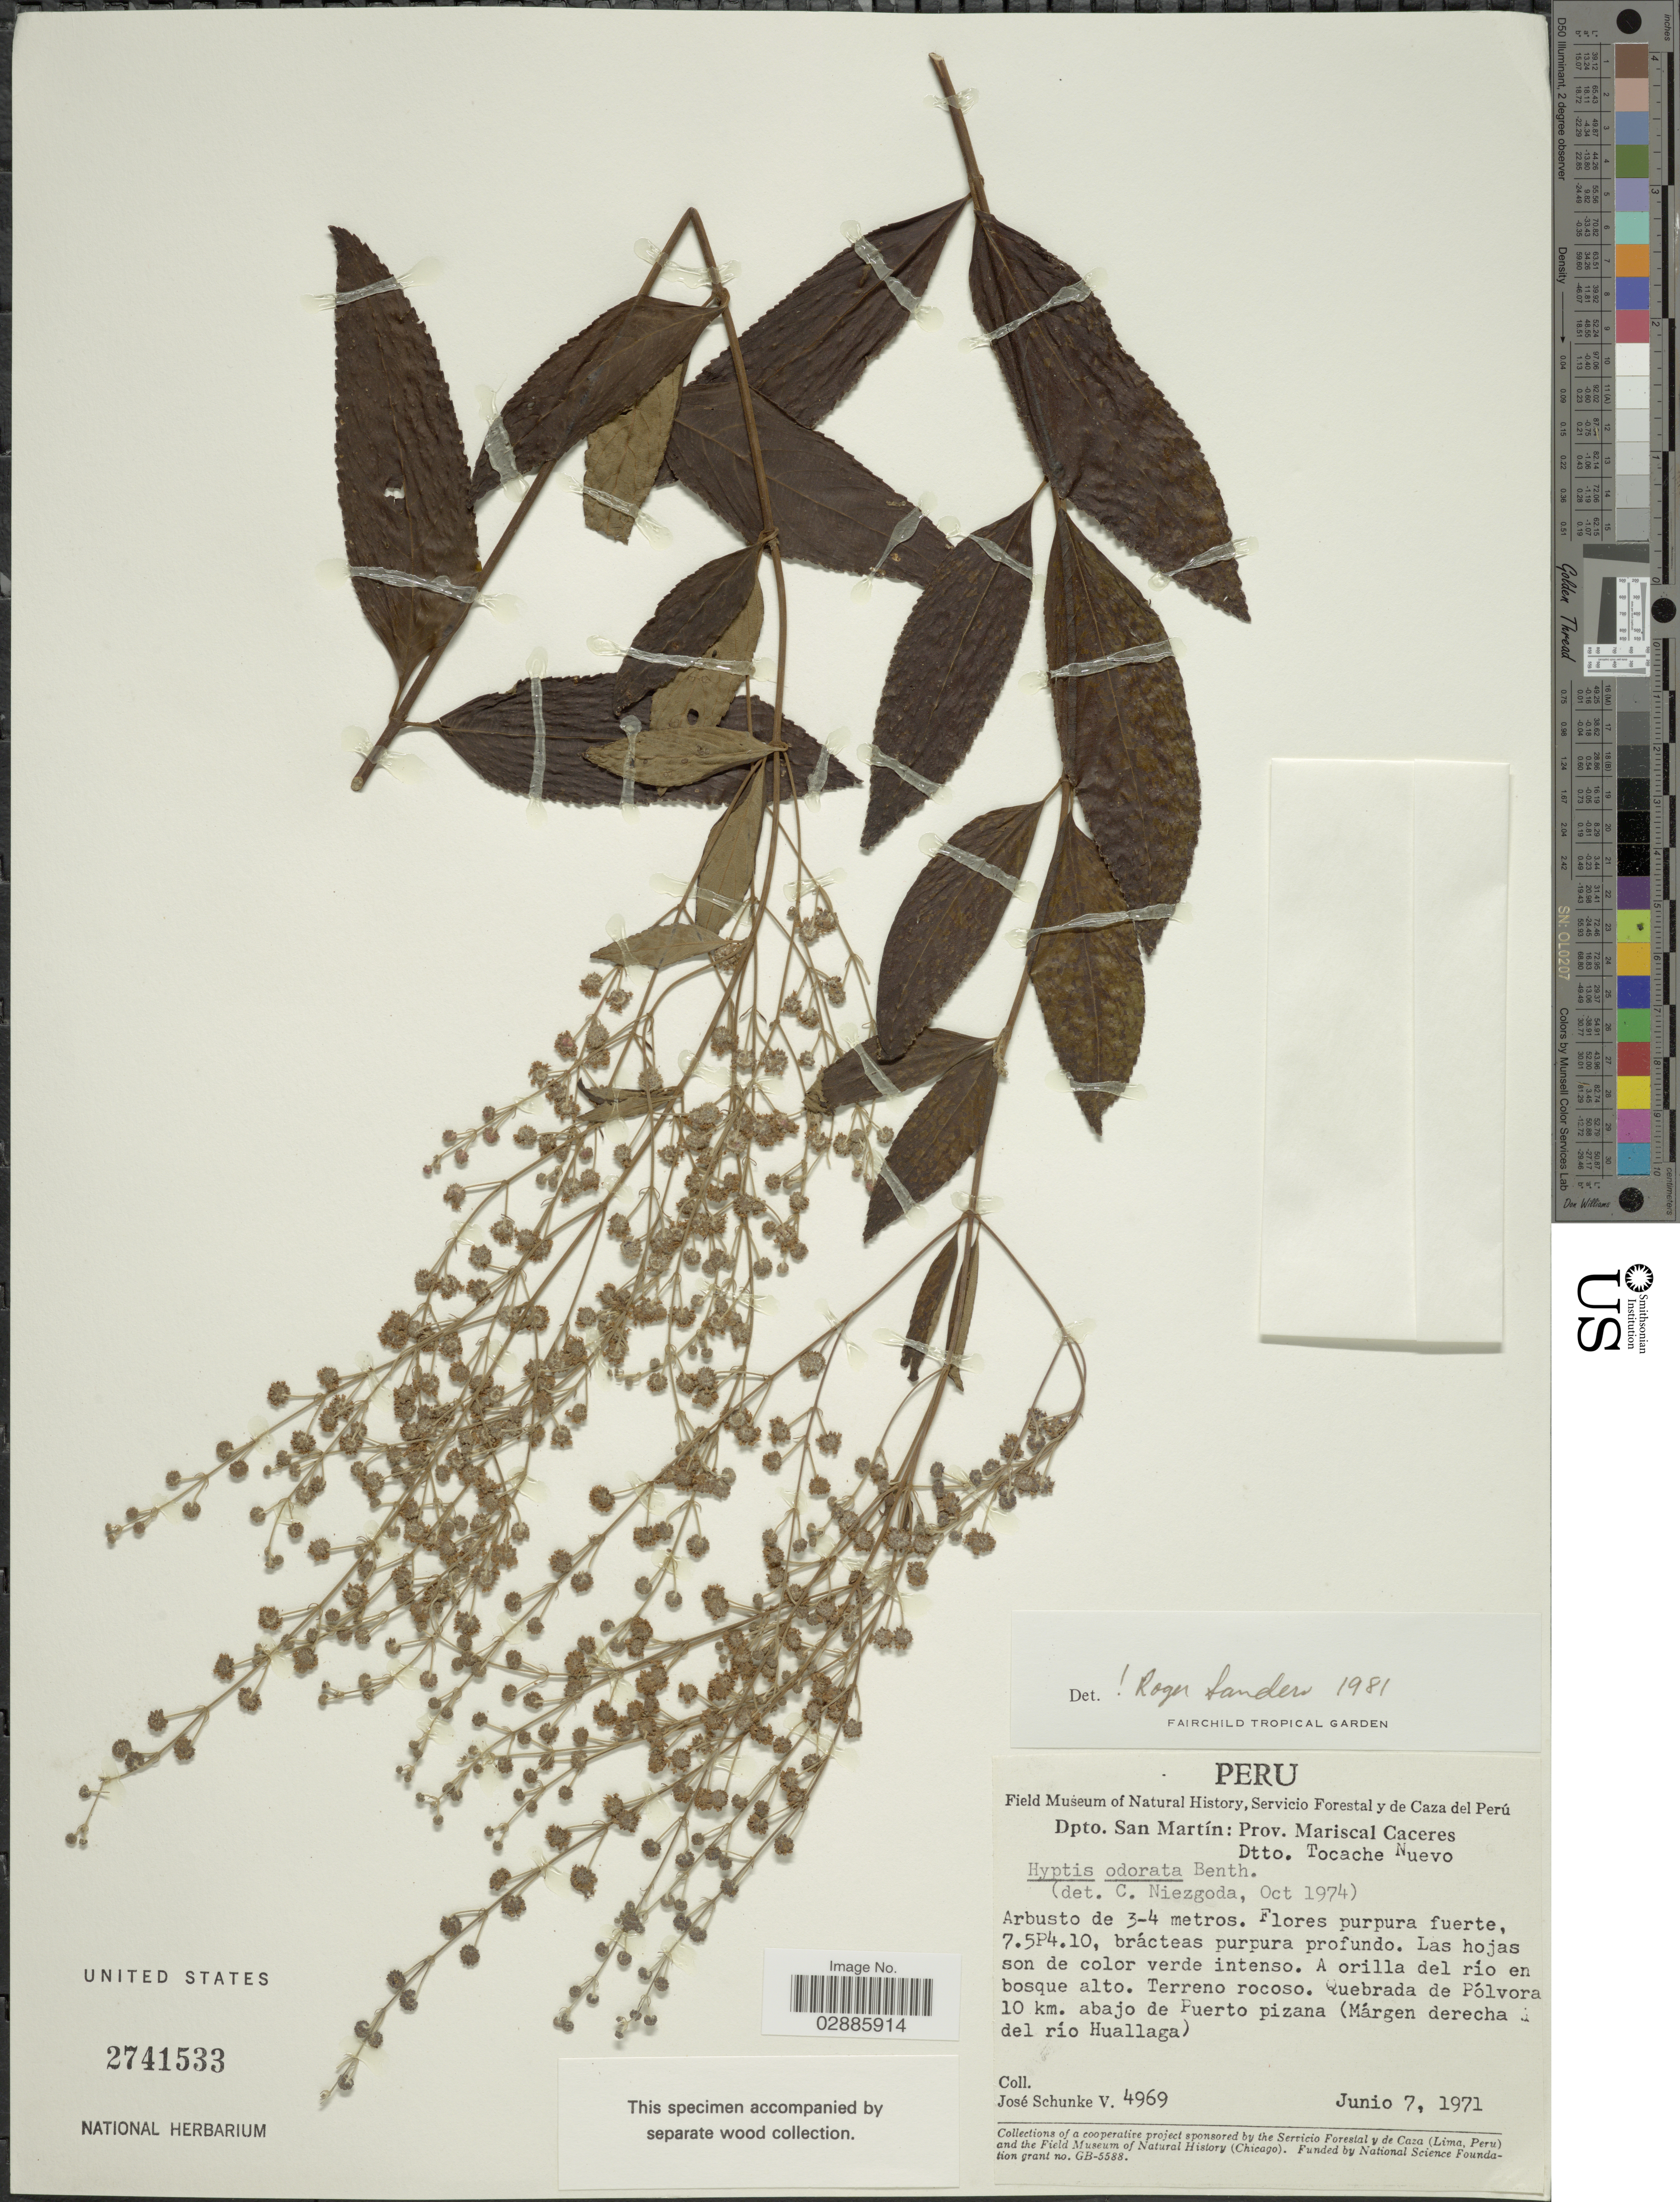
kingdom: Plantae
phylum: Tracheophyta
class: Magnoliopsida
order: Lamiales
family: Lamiaceae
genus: Hyptis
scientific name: Hyptis odorata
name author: Benth.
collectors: J. Schunke Vigo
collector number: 4969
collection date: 1971-06-07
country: Peru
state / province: San Martín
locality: Dpto. San Martín: Prov. Mariscal Caceres, Dtto. Tocache Nuevo. Quebrada de Pólvora 10 km. abajo de Puerto pizana (Márgen derecha del río Huallaga).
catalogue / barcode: US 2741533